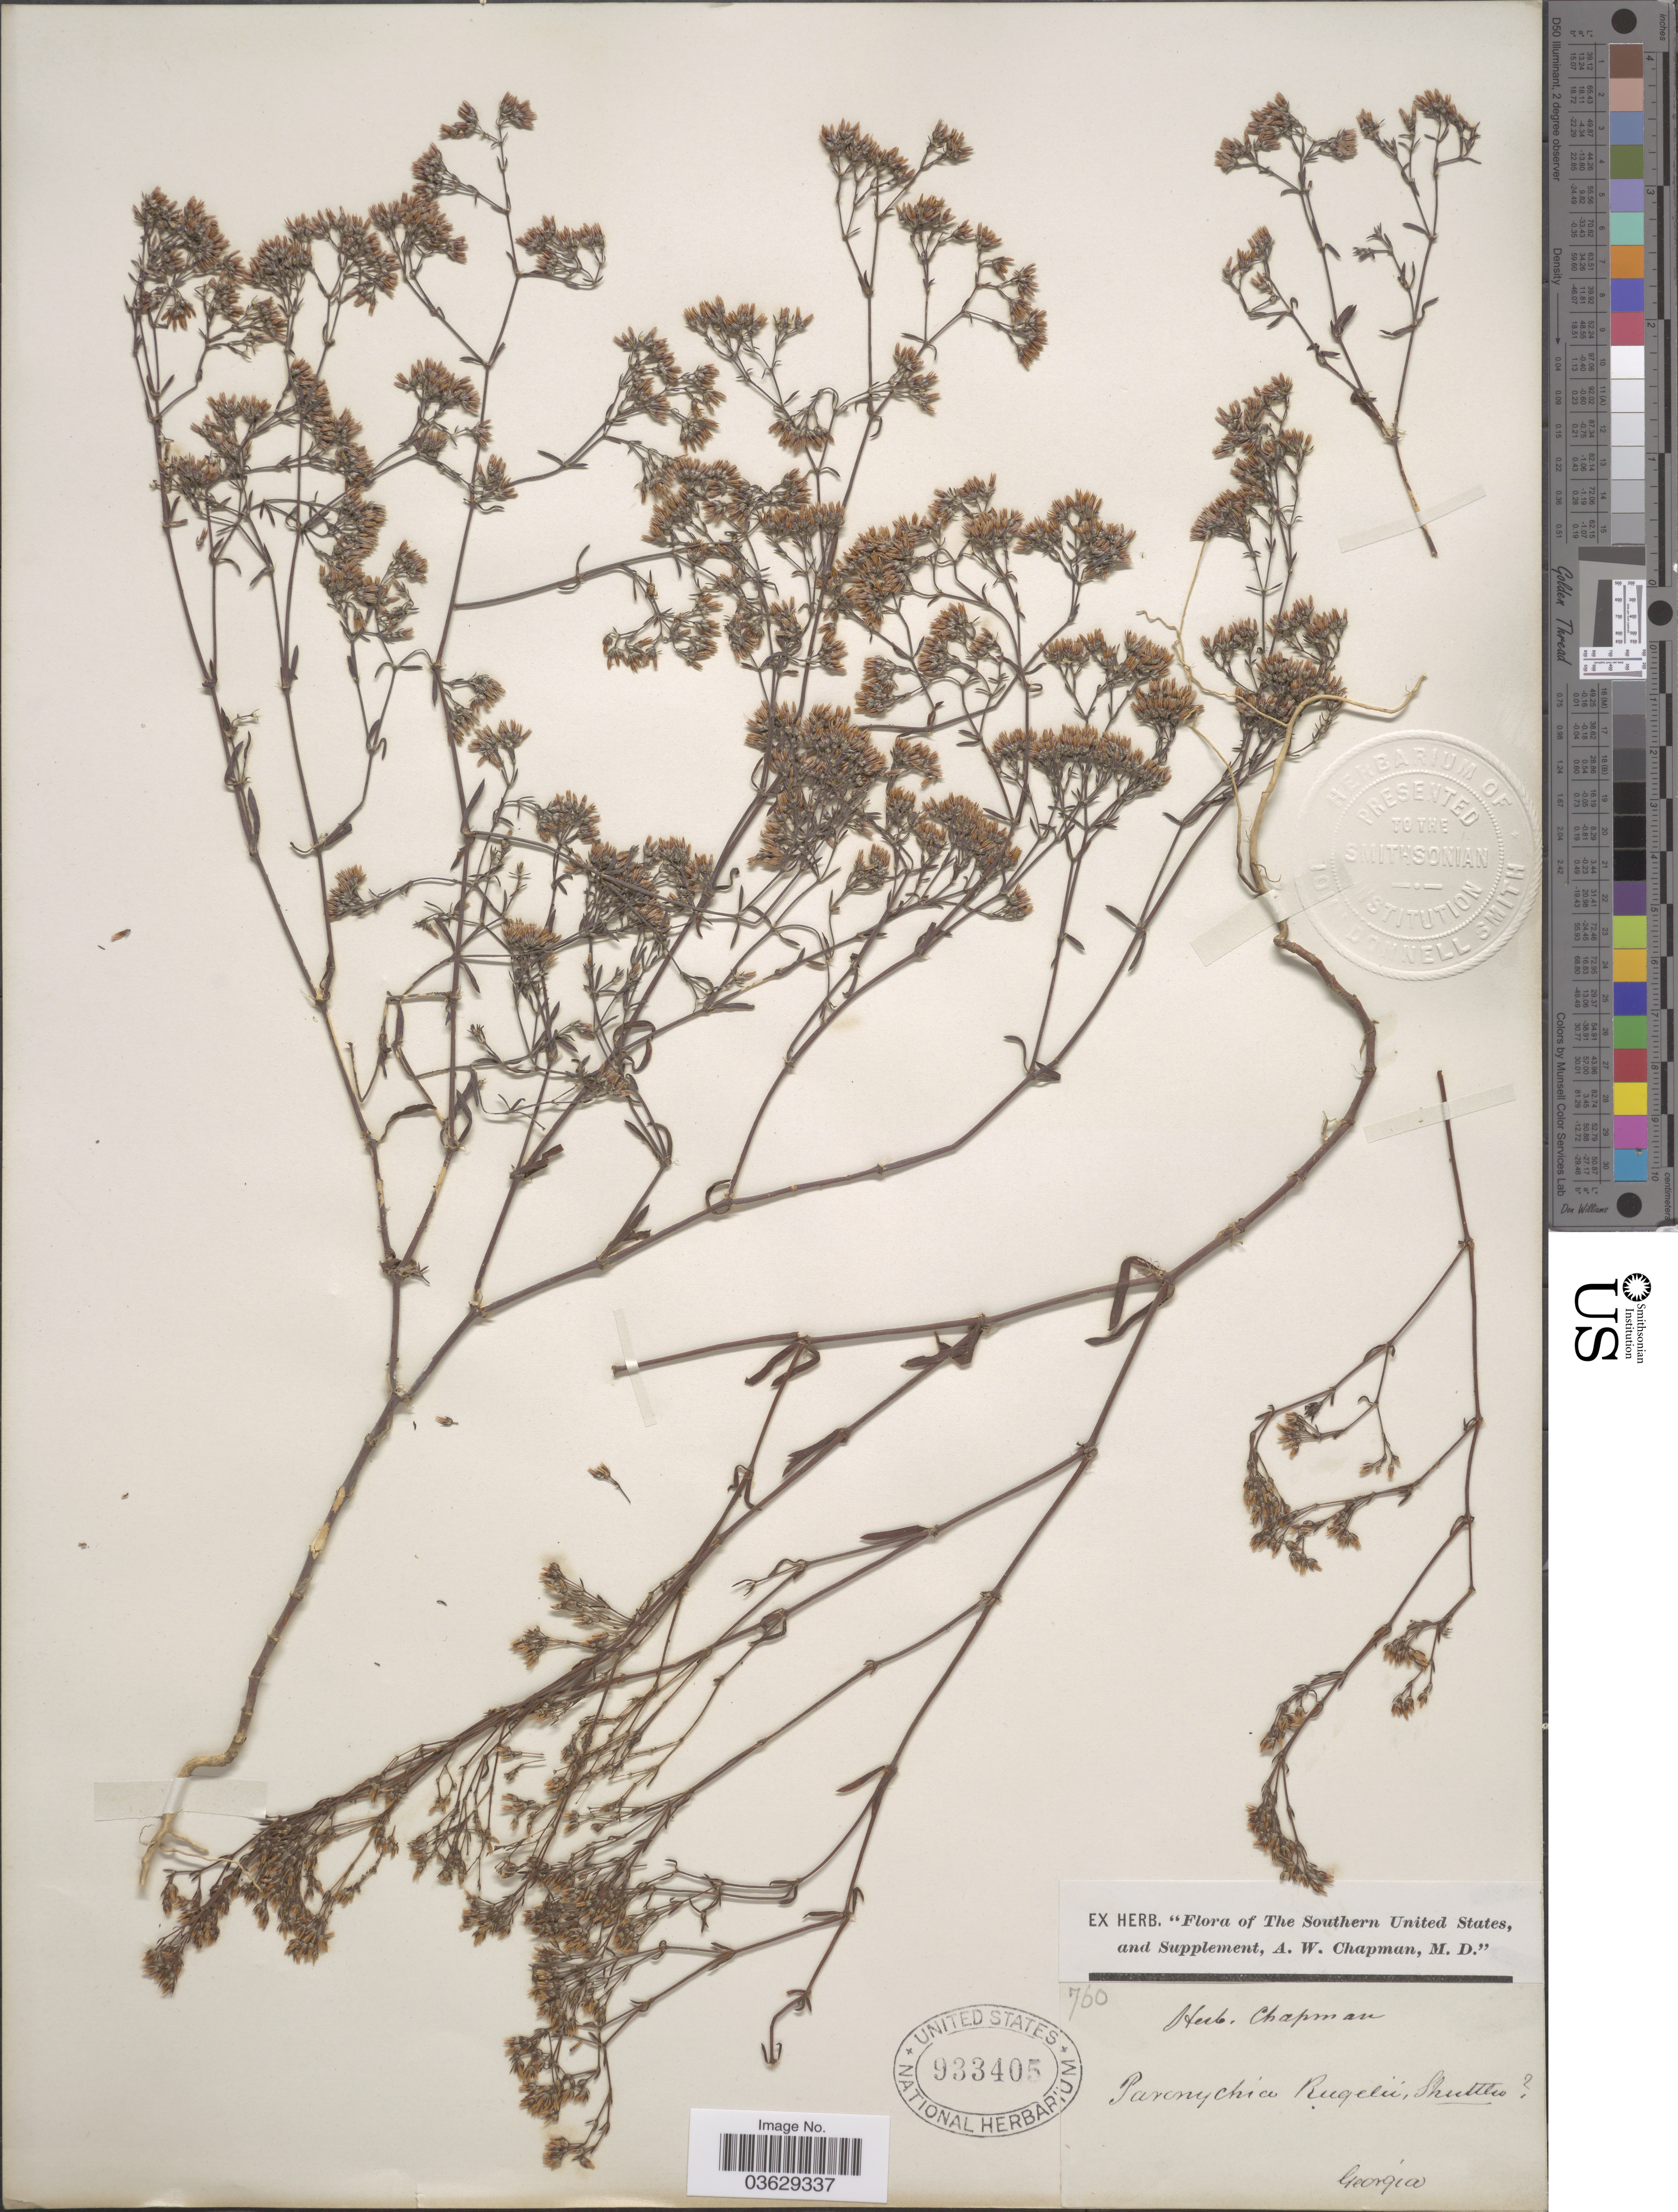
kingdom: Plantae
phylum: Tracheophyta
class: Magnoliopsida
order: Caryophyllales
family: Caryophyllaceae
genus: Paronychia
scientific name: Paronychia rugelii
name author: (Chapm.) Shuttlew. ex Chapm.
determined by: Strong, Mark T., (BOT), Smithsonian Institution - National Museum of Natural History (UNITED STATES)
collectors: ex herb. Chapman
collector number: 760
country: United States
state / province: Georgia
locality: The Southern United States.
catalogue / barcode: US 933405